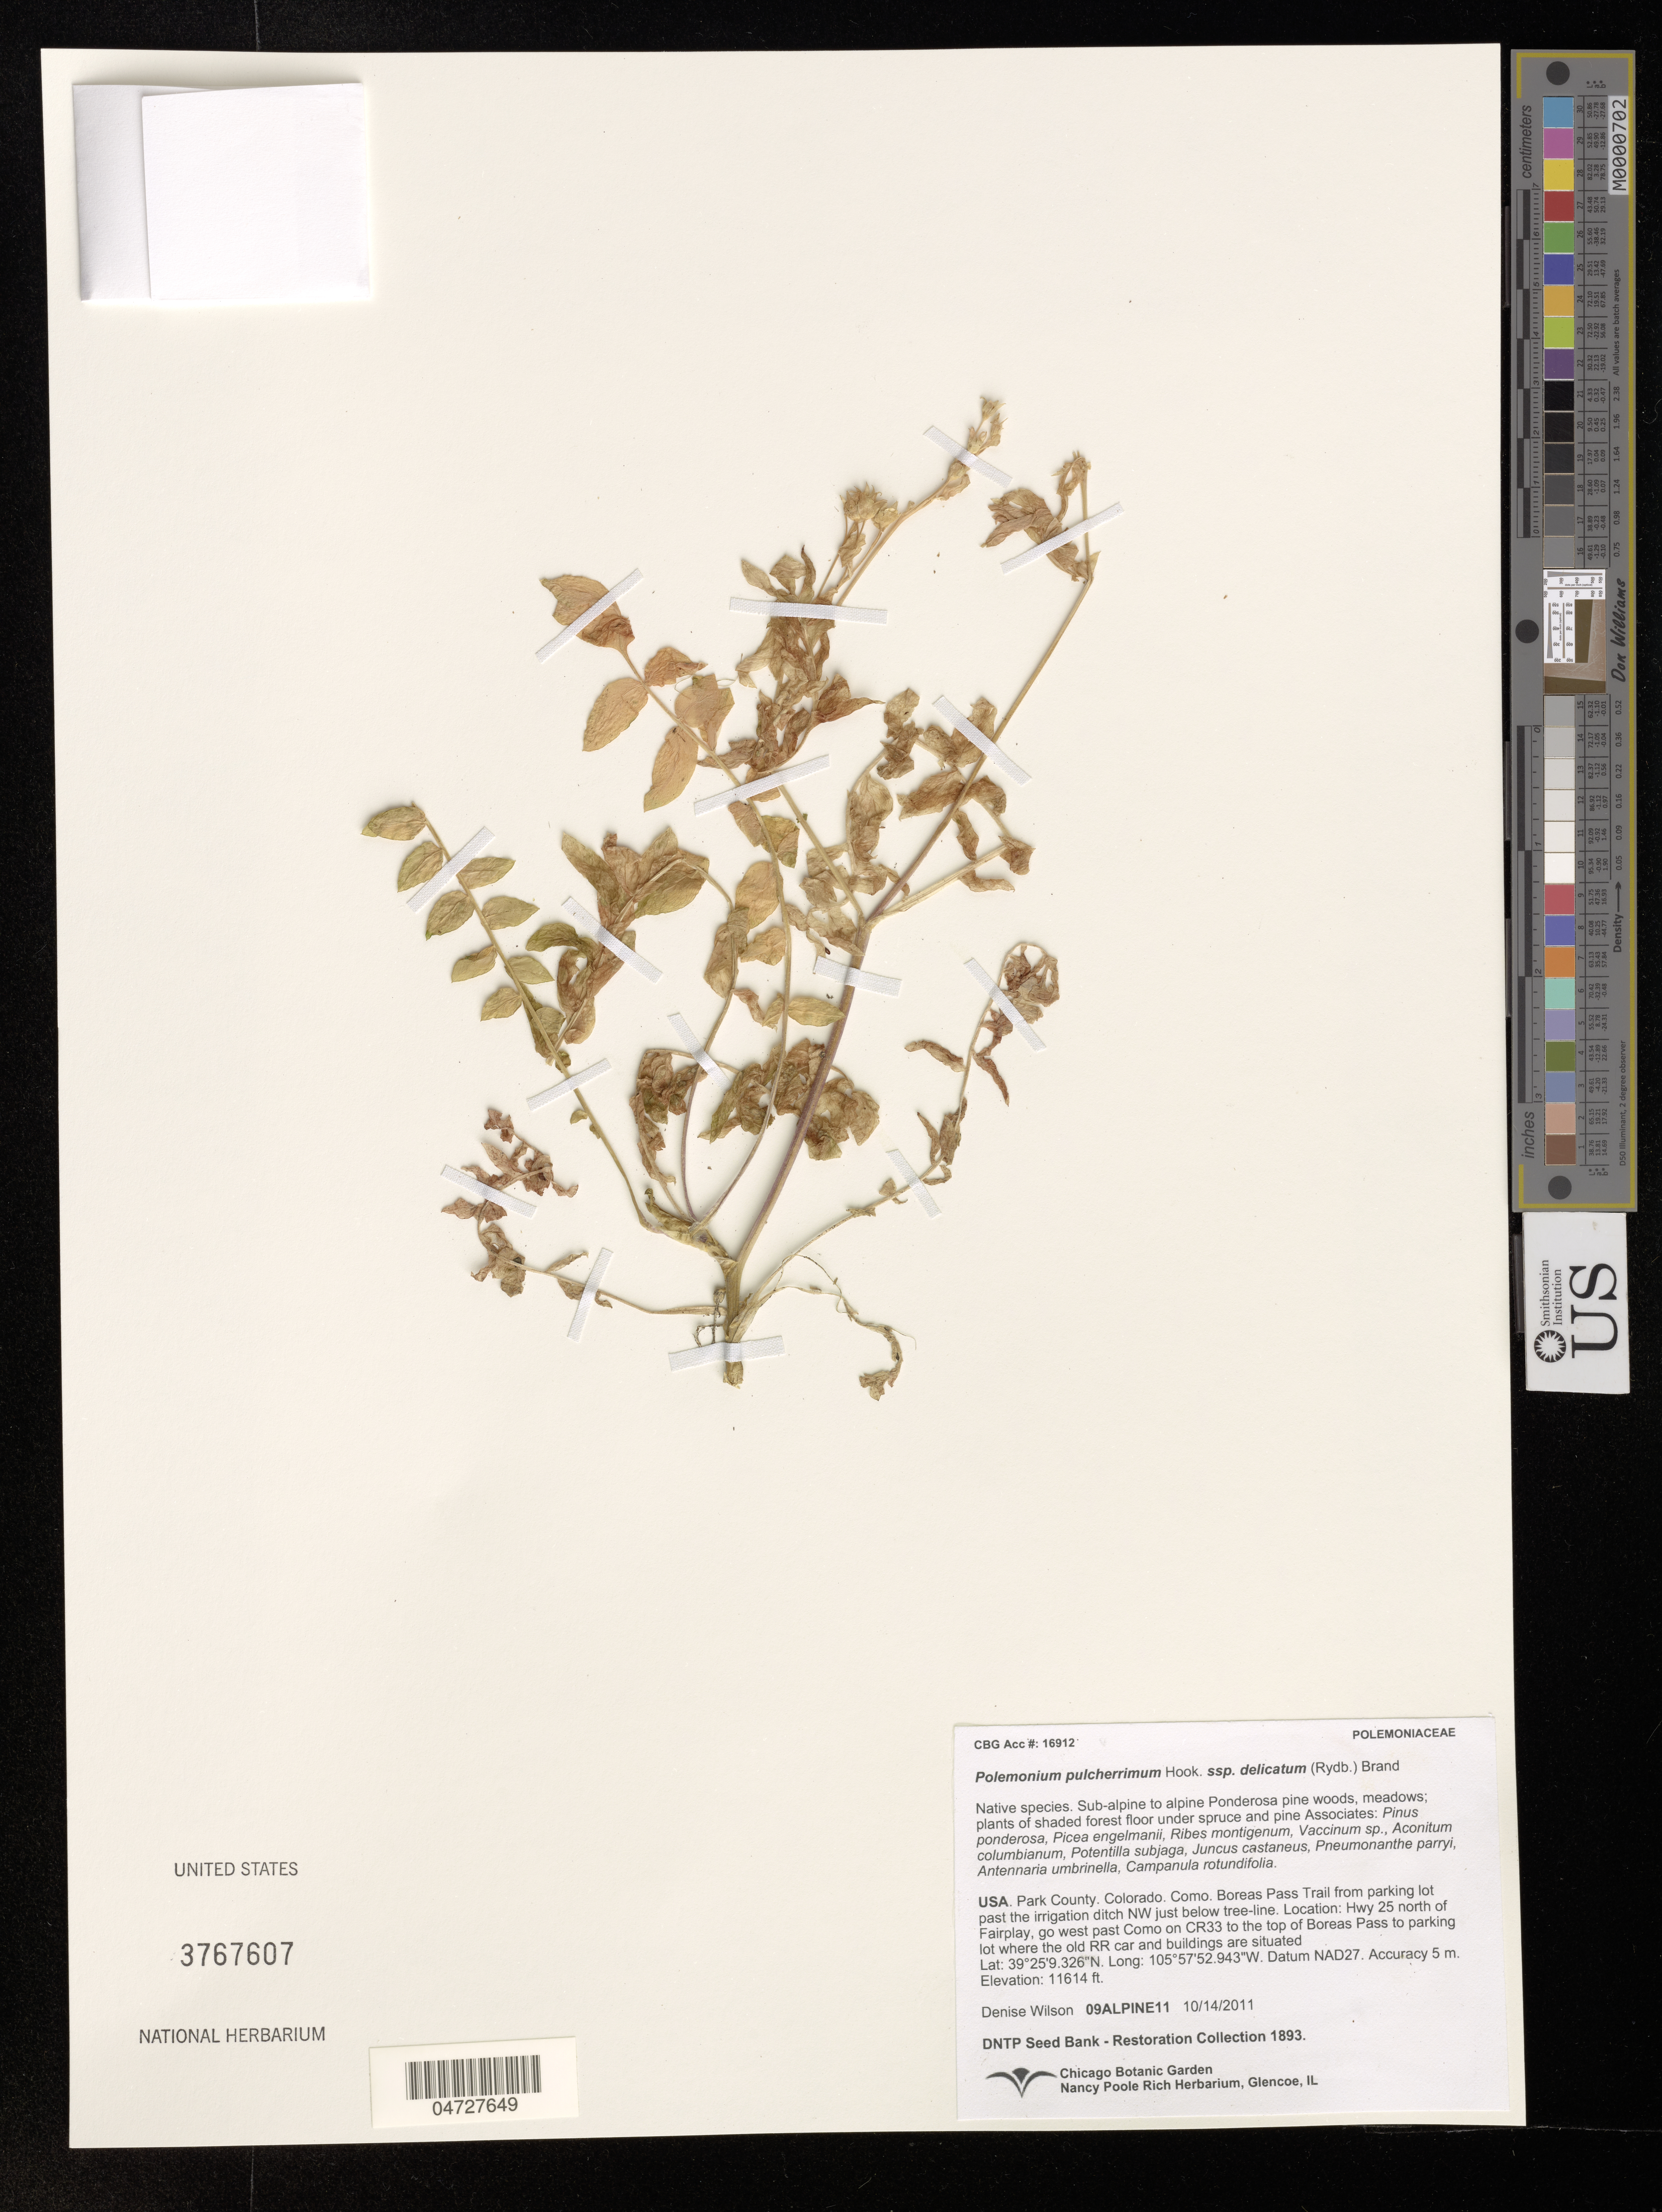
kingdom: Plantae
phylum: Tracheophyta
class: Magnoliopsida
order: Ericales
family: Polemoniaceae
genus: Polemonium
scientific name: Polemonium pulcherrimum subsp. delicatum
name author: (Rydb.) Brand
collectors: D. Wilson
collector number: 09ALPINE11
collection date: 2011-10-14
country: United States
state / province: Colorado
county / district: Park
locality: Park County. Como. Boreas Pass Trail from parking lot past the irrigation ditch NW just below tree-line. Hwy 25 north of Fairplay, go west past Como on CR33 to the top of Boreas Pass to parking lot where the old RR car and buildings are situated.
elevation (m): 3540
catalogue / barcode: US 3767607